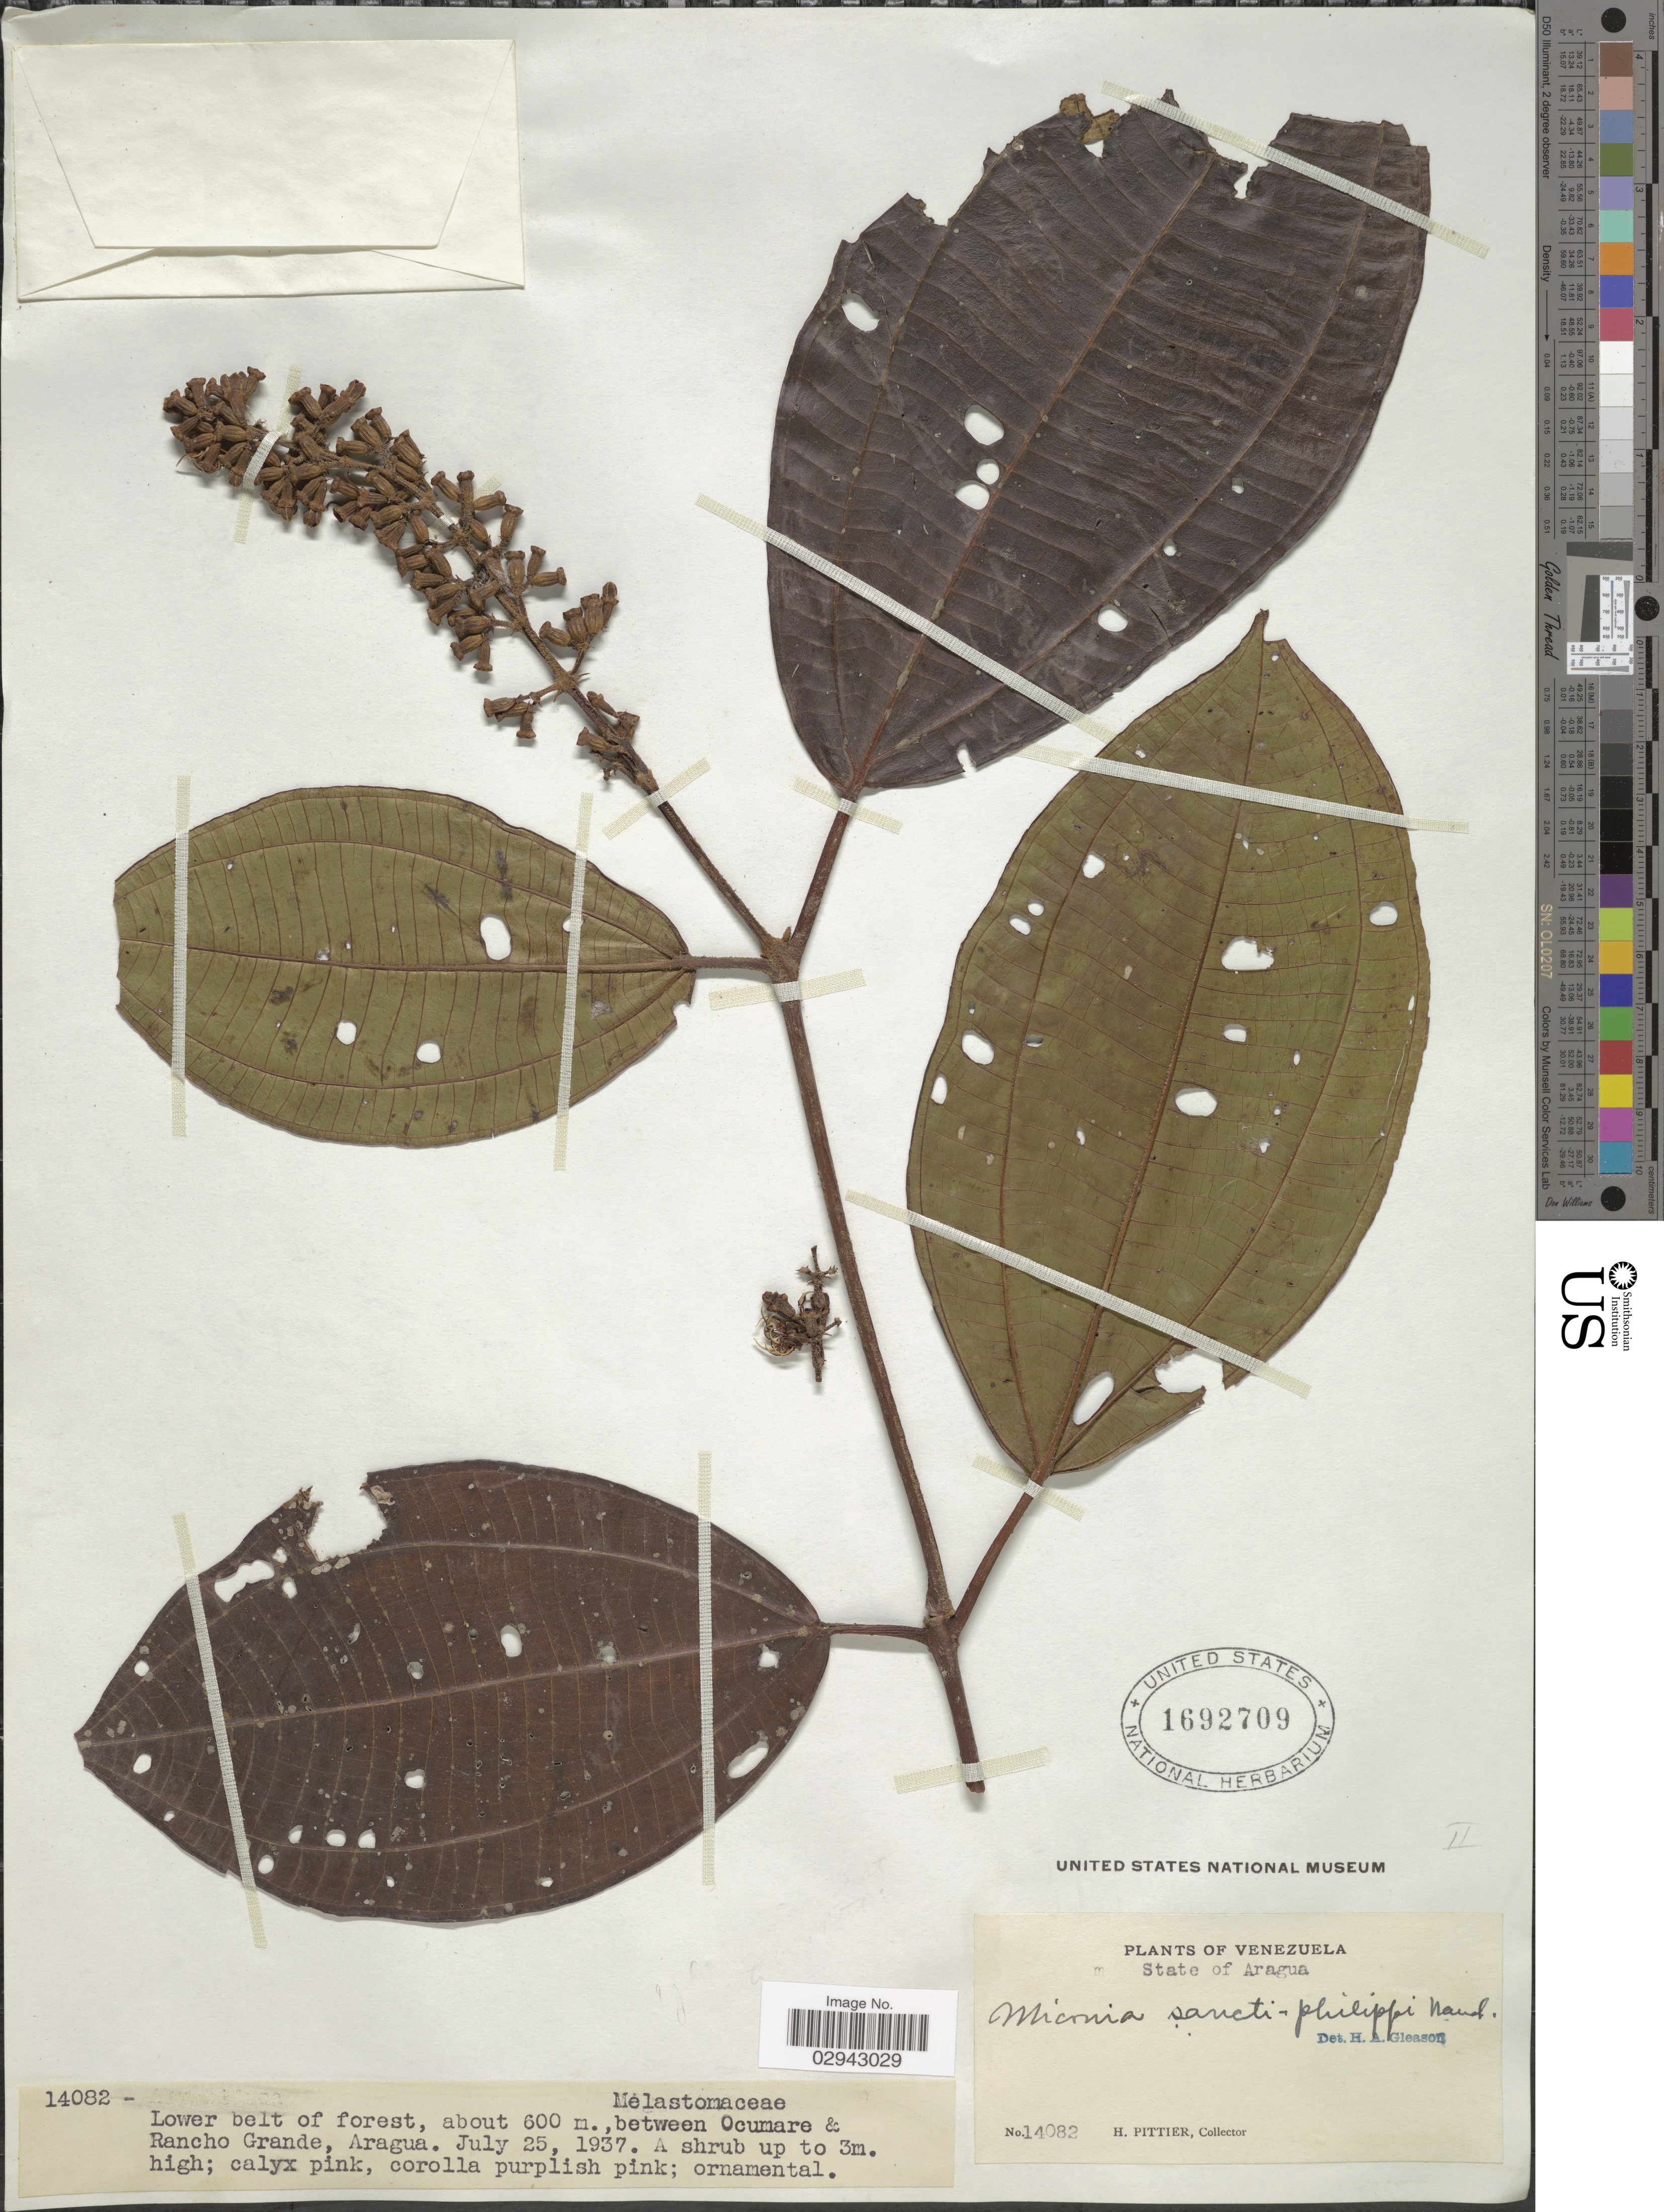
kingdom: Plantae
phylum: Tracheophyta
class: Magnoliopsida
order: Myrtales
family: Melastomataceae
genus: Miconia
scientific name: Miconia sancti-philippi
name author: Naudin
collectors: H. F. Pittier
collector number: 14082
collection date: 1937-07-25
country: Venezuela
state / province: Aragua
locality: Between Ocumare & Rancho Grande.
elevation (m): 600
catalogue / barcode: US 1692709